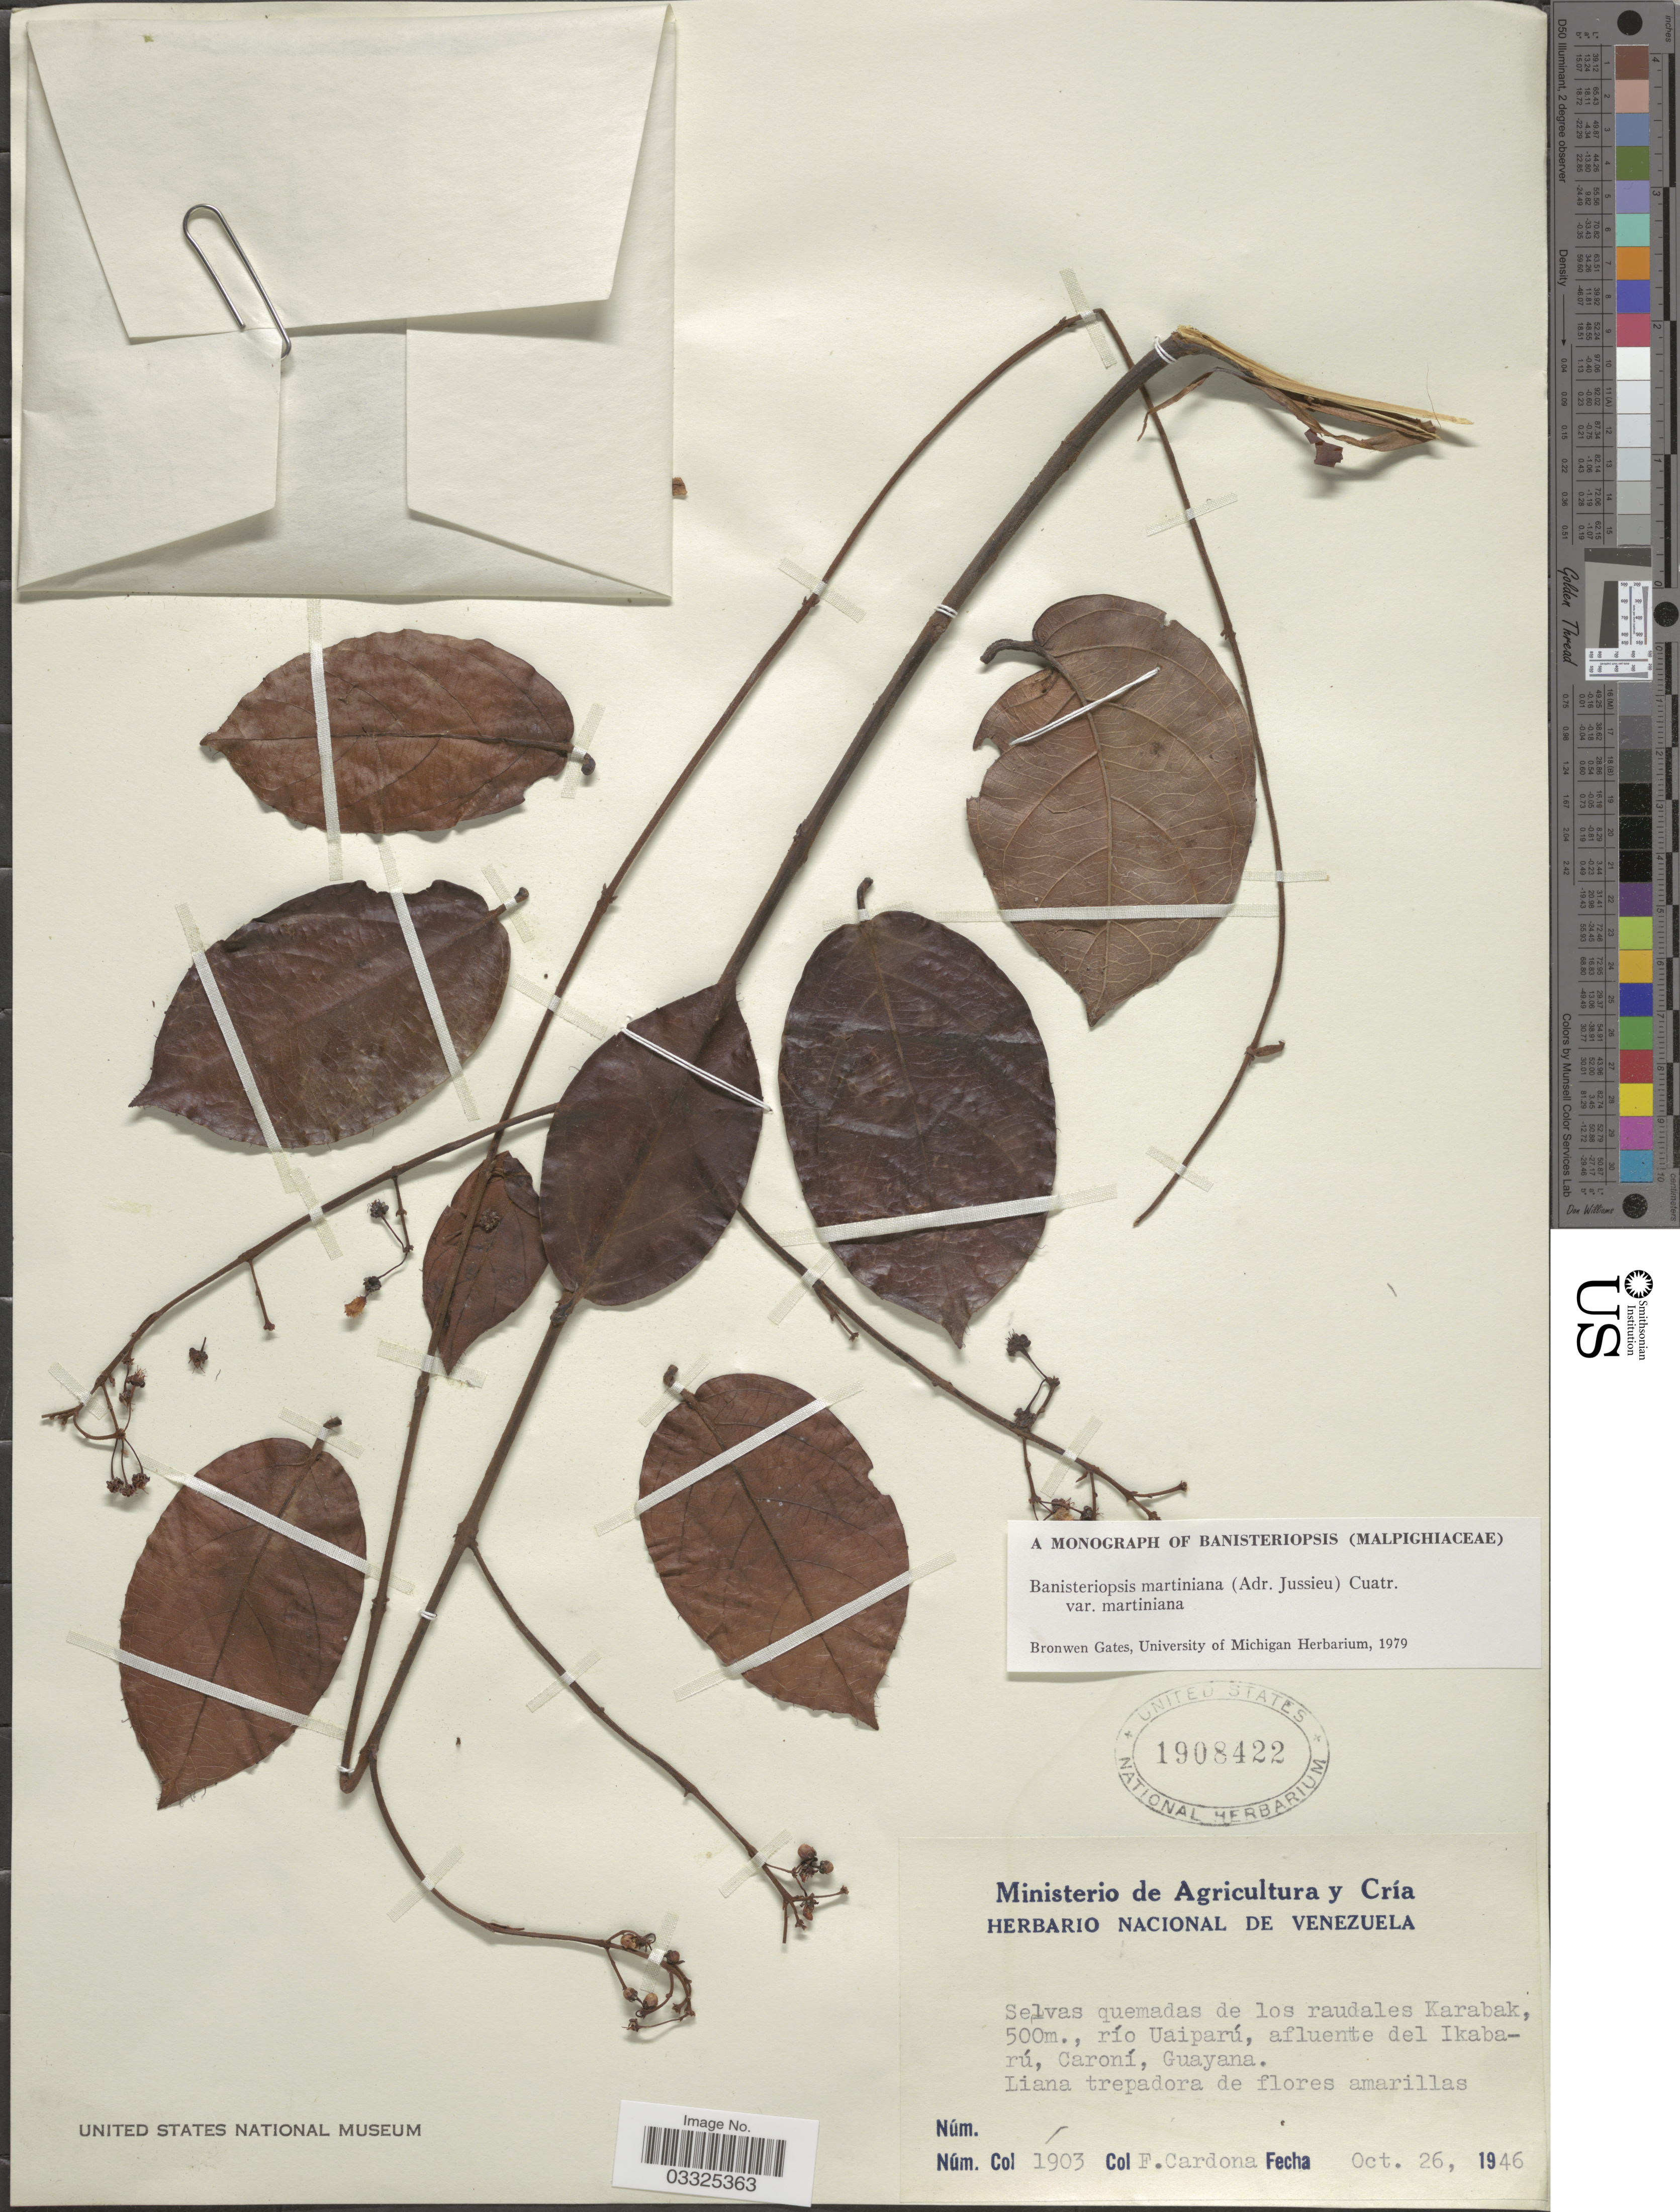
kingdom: Plantae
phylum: Tracheophyta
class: Magnoliopsida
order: Malpighiales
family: Malpighiaceae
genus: Banisteriopsis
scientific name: Banisteriopsis martiniana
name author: (A. Juss.) Cuatrec.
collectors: F. Cardona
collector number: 1903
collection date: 1946-10-26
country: Guyana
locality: Selvas quemadas de los raudales Karabak, río Uaiparú, afluente del Ikabarú, Caroní.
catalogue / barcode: US 1908422